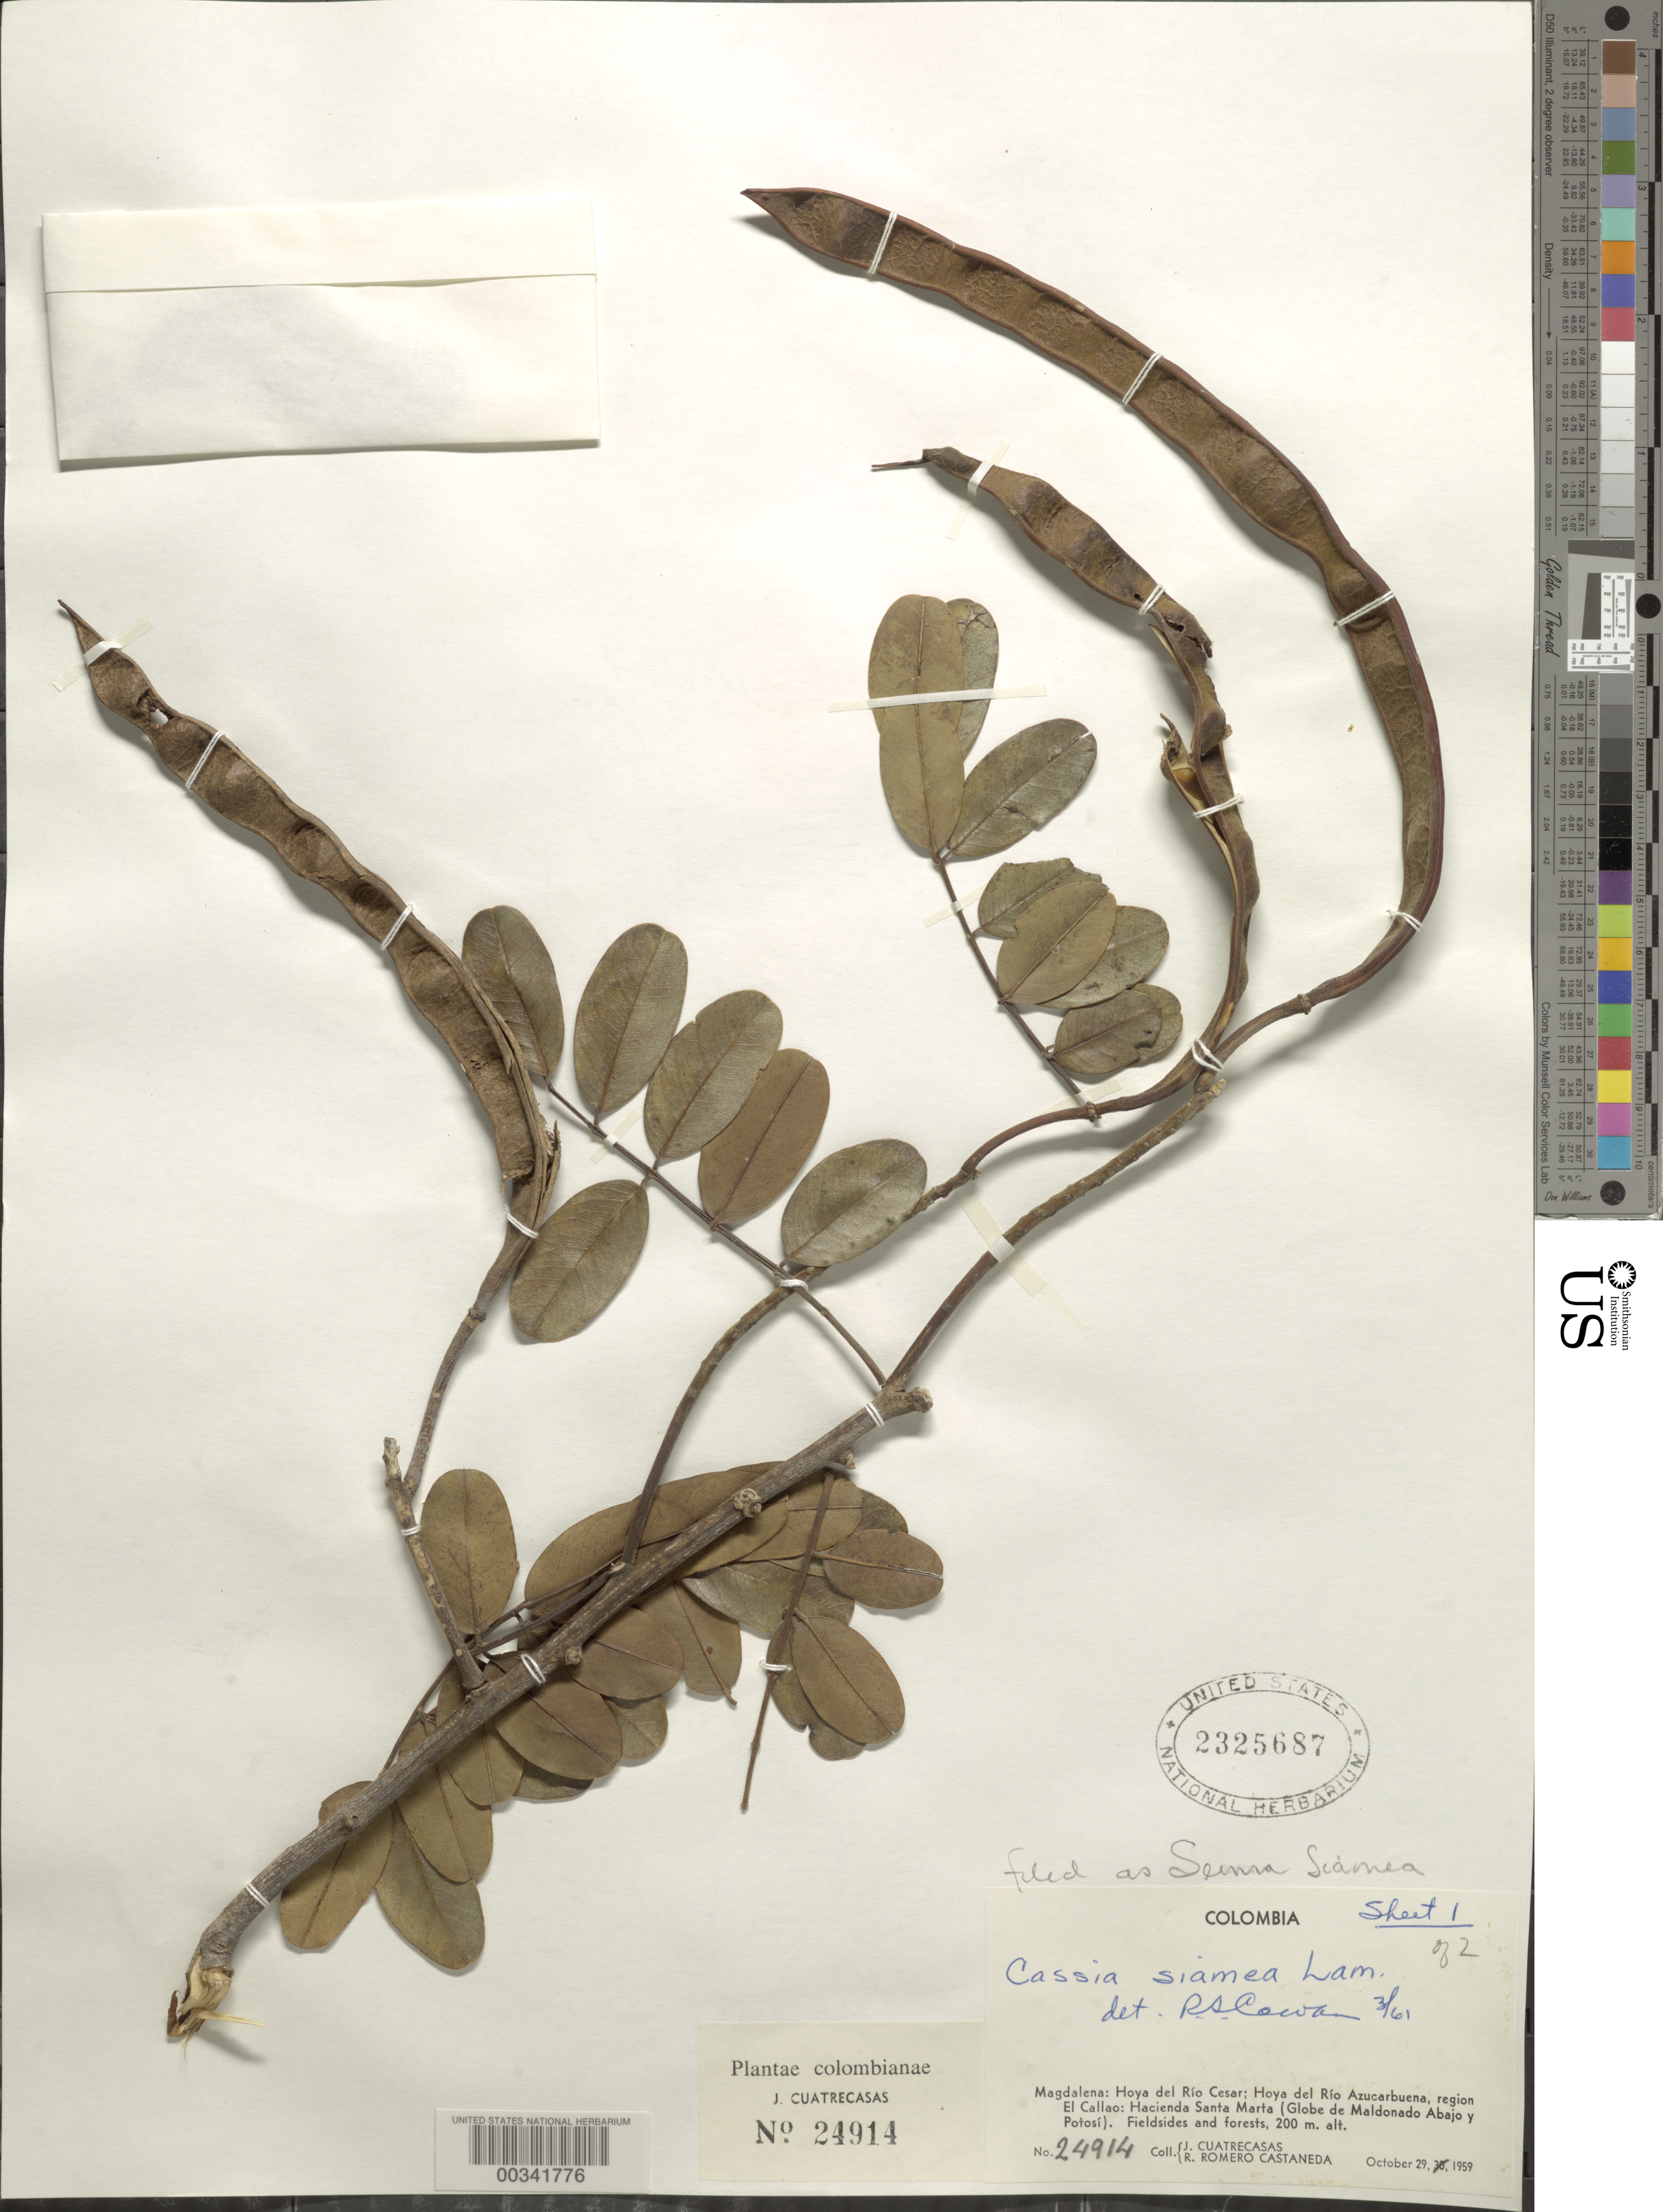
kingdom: Plantae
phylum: Tracheophyta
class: Magnoliopsida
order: Fabales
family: Fabaceae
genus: Senna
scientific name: Senna siamea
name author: (Lam.) H.S. Irwin & Barneby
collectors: J. Cuatrecasas & R. Romero Castañeda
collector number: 24914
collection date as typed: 29 Oct 1959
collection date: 1959-10-29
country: Colombia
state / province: Magdalena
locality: Hoya del Rio cesar; Hoya del Rio Azucarbuena, region el callao; Hacienda Santa Marta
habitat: Fieldsides and forests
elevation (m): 200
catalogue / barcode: US 2325687